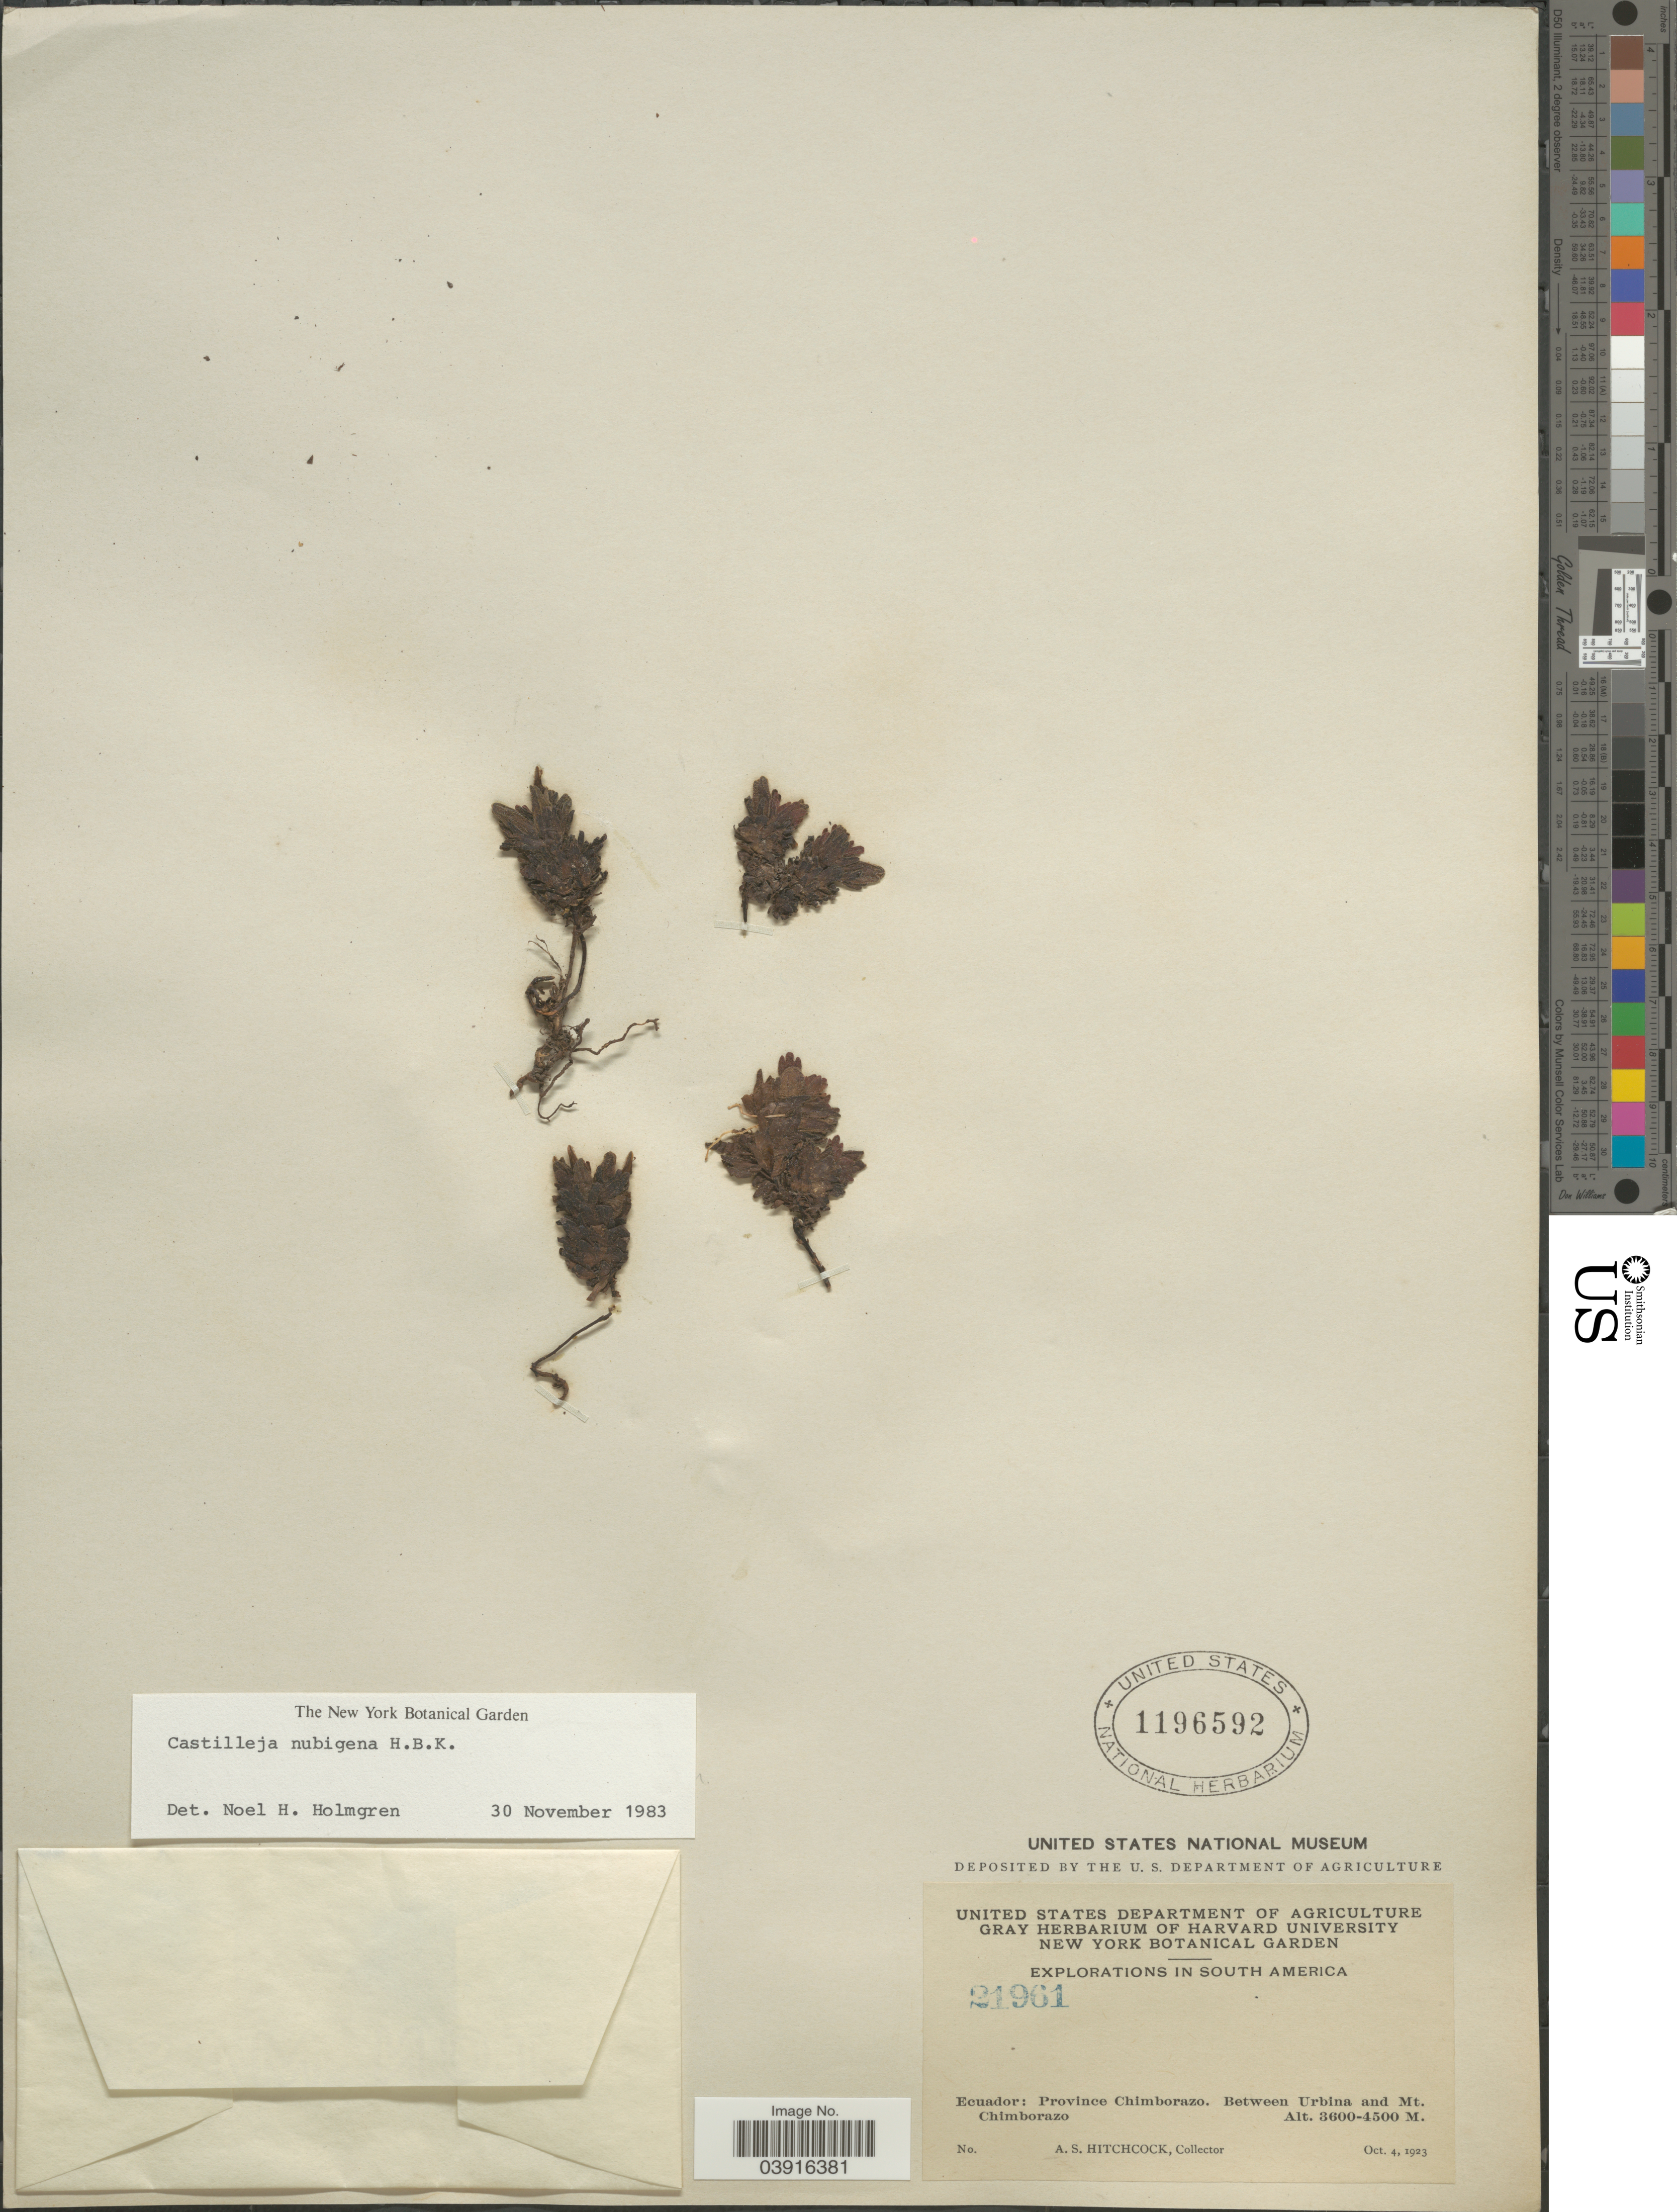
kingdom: Plantae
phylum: Tracheophyta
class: Magnoliopsida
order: Lamiales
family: Orobanchaceae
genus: Castilleja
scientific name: Castilleja nubigena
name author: Kunth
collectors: A. S. Hitchcock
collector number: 21961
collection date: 1923-10-04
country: Ecuador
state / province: Chimborazo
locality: Between Urbina and Mt. Chimborazo.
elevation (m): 3600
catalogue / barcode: US 1196592